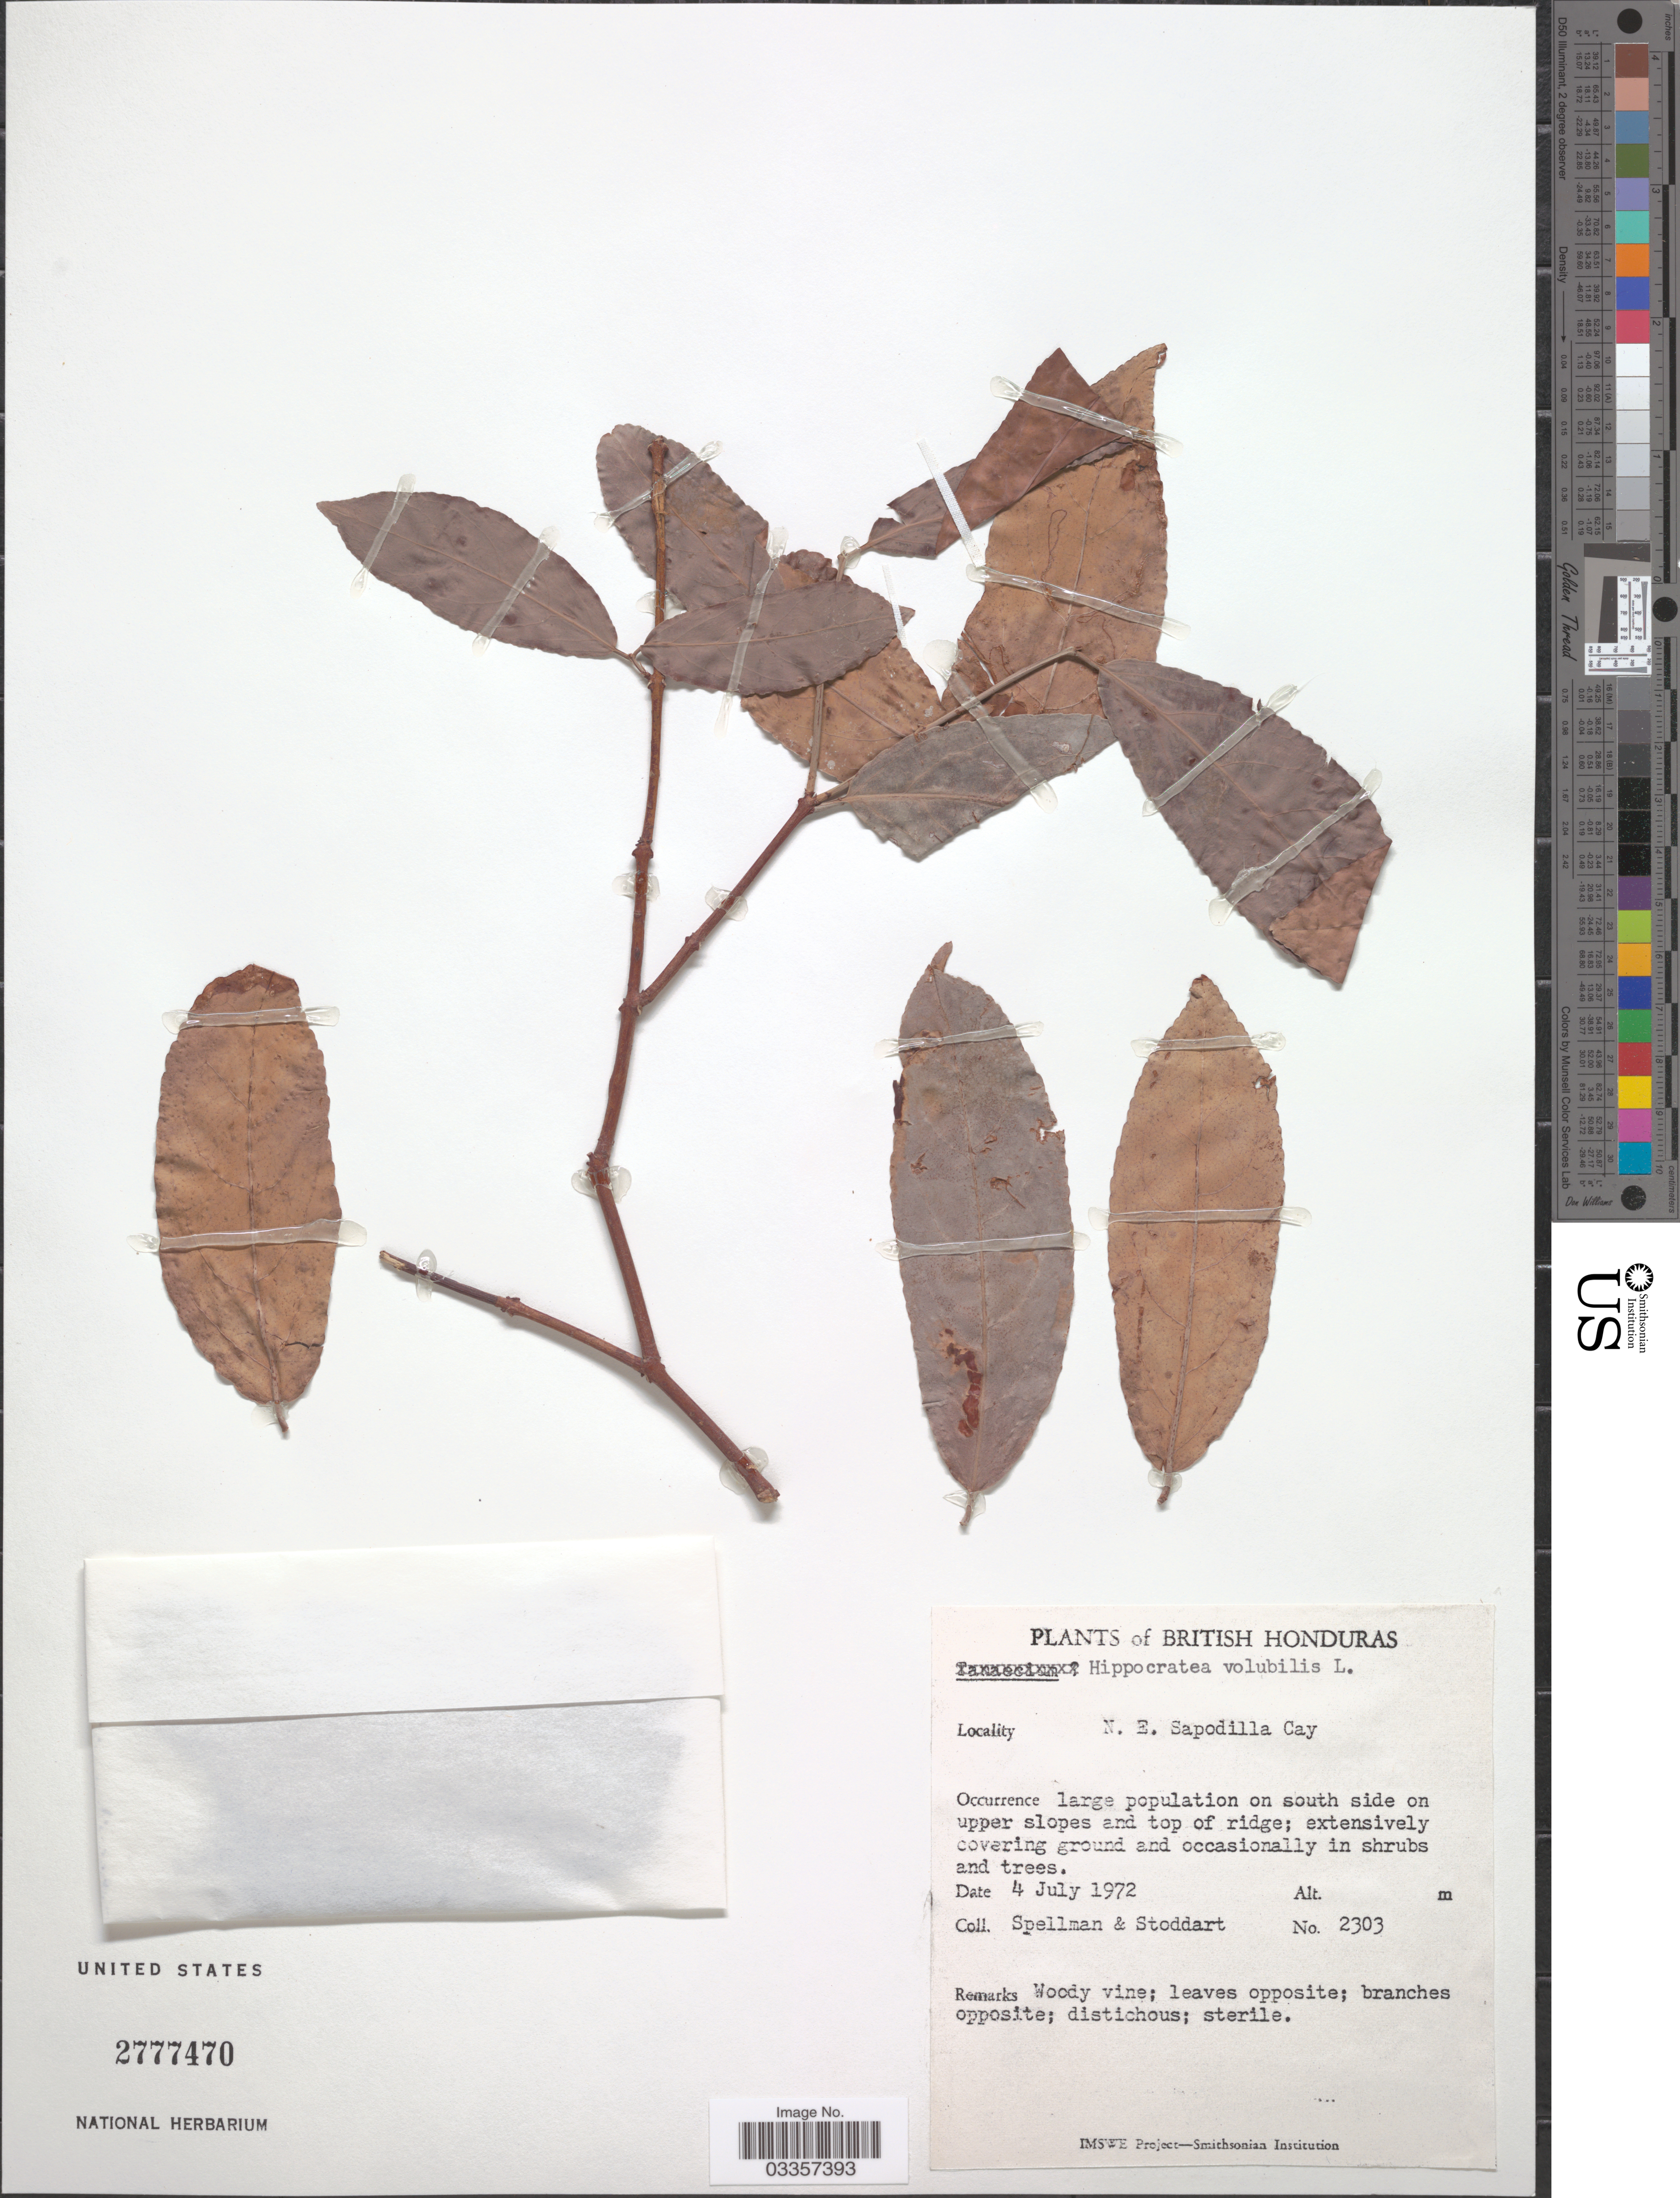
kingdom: Plantae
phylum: Tracheophyta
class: Magnoliopsida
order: Celastrales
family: Celastraceae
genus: Hippocratea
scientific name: Hippocratea volubilis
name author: L.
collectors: Spellman, -- & -. Stoddart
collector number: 2303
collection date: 1972-07-04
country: Belize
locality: British Honduras. N. E. Sapodilla Cay. Large population on south side on upper slopes and top of ridge.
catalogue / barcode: US 2777470